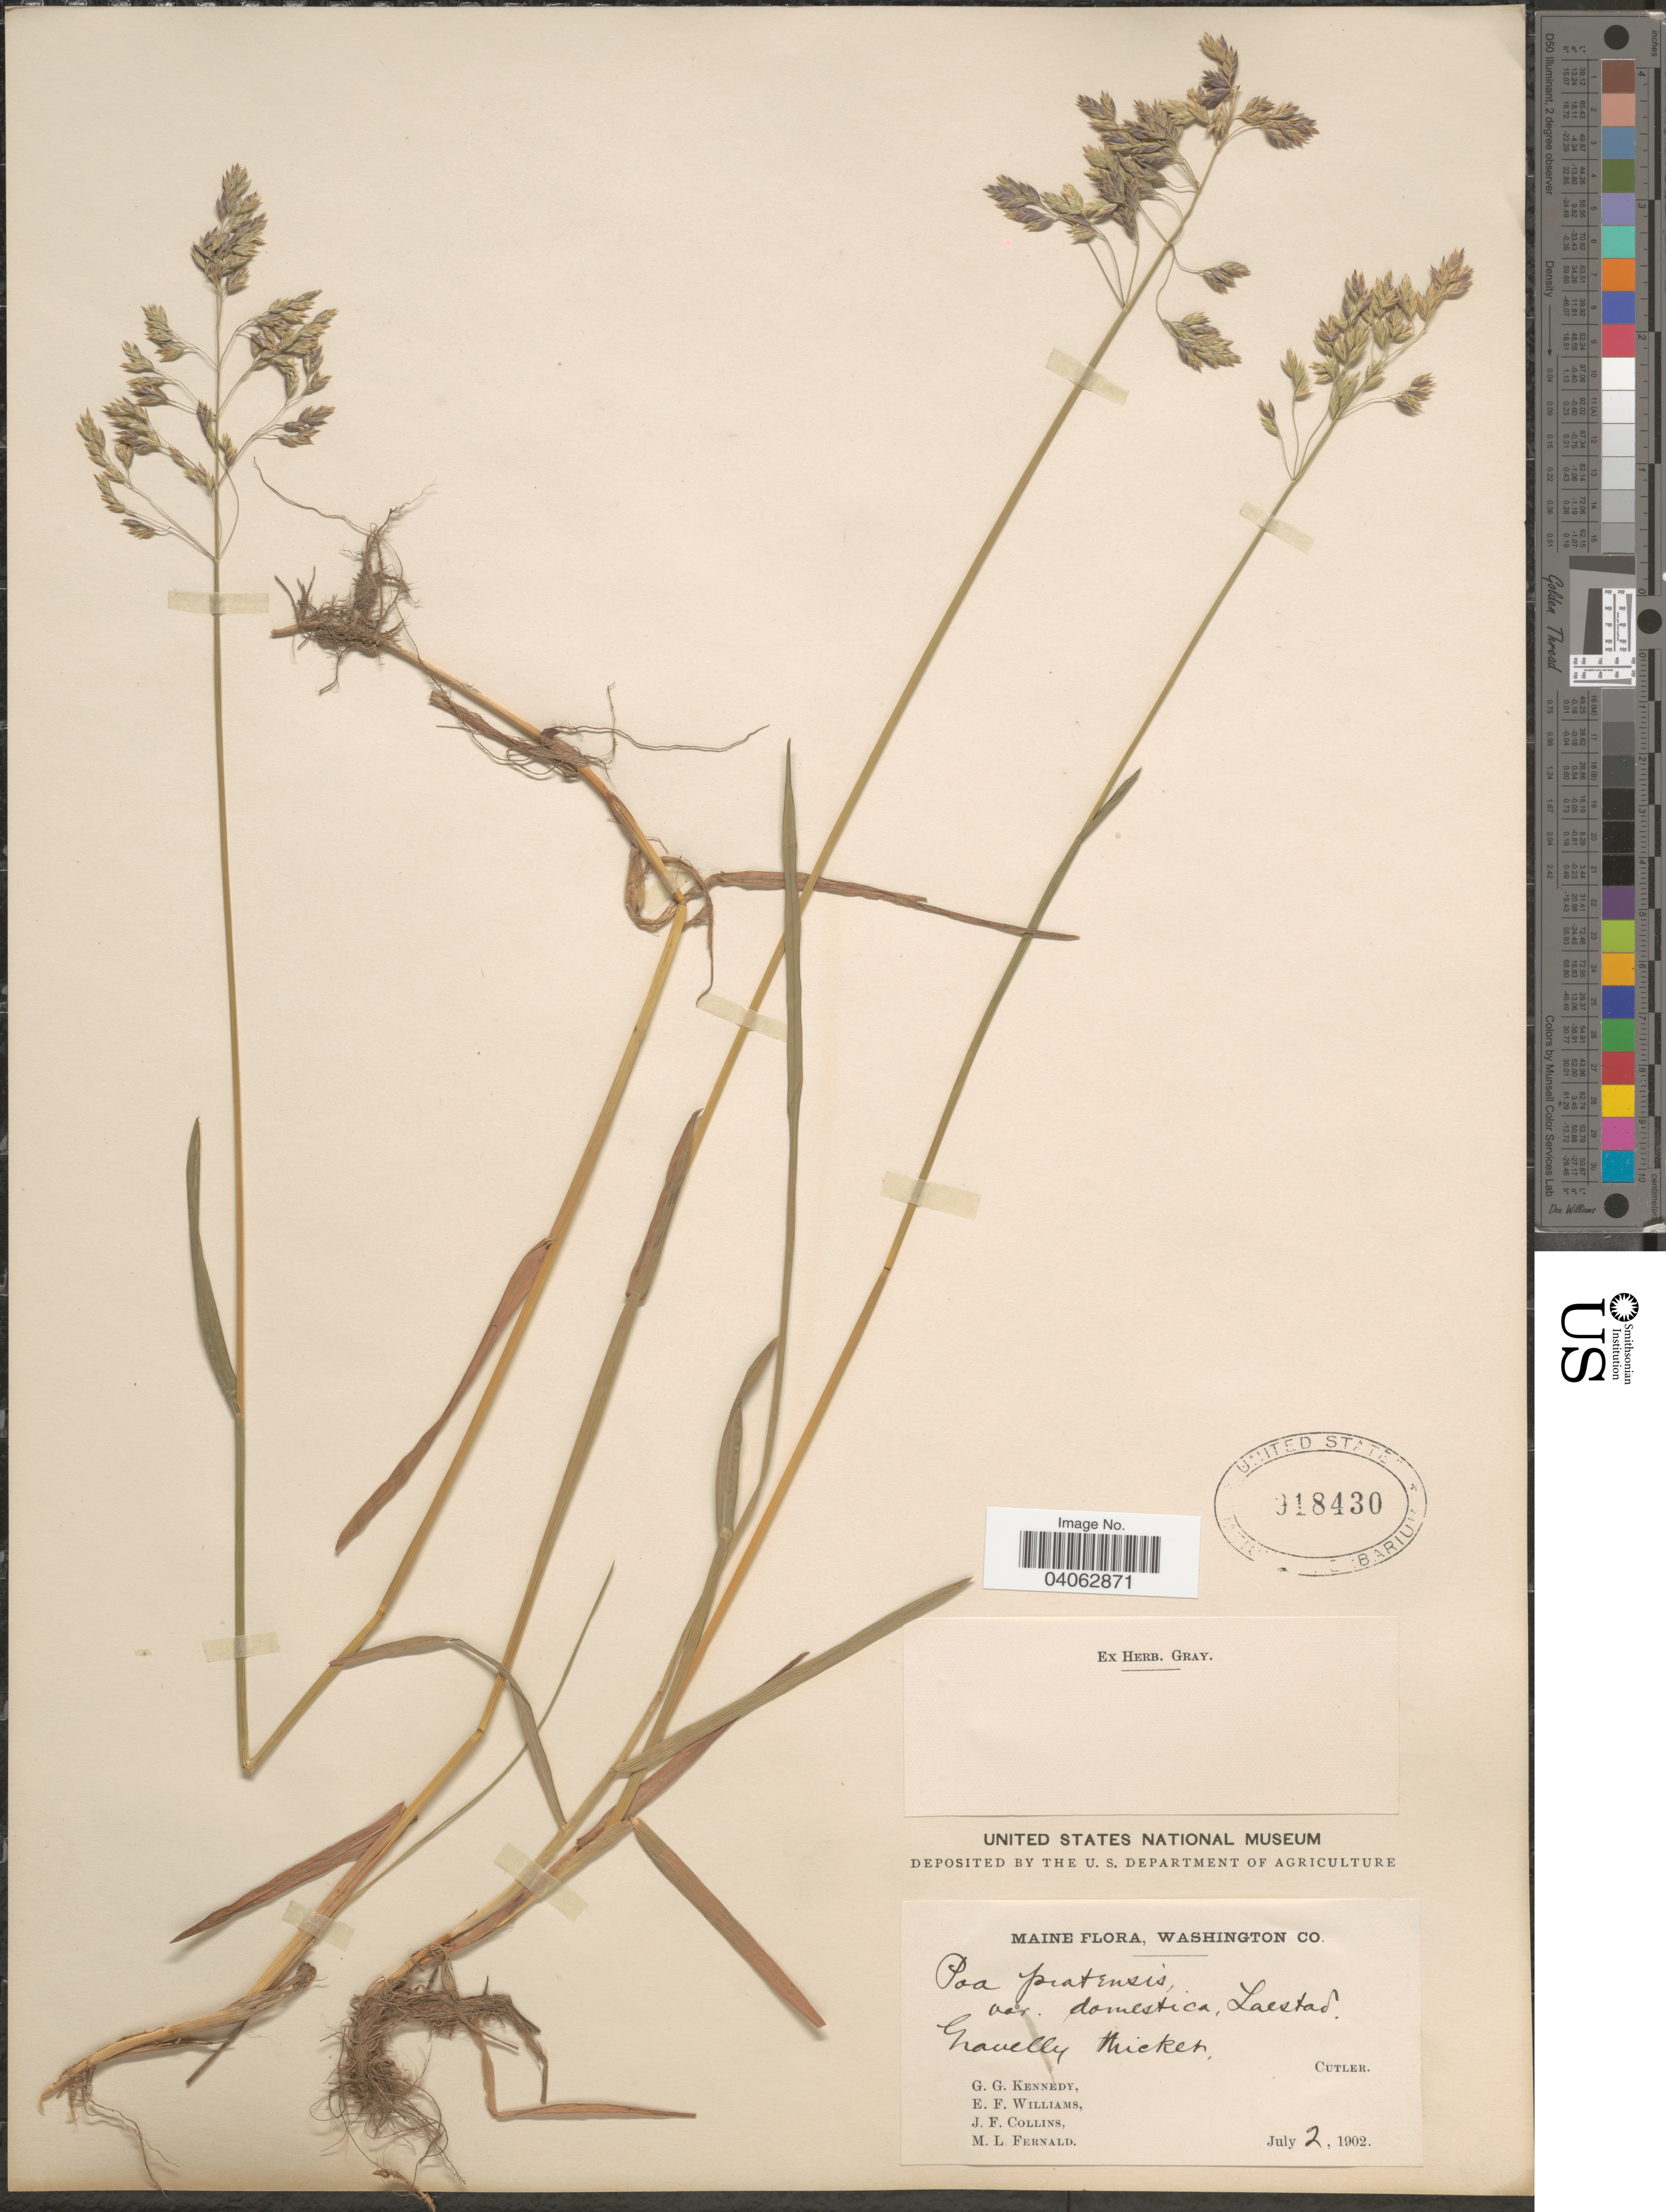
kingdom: Plantae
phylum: Tracheophyta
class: Liliopsida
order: Poales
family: Poaceae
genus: Poa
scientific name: Poa pratensis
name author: L.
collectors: G. Kennedy, E. Williams, J. Collins & M. L. Fernald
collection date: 1902-07-02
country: United States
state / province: Maine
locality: Washington Co. Cutler.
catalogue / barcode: US 918430